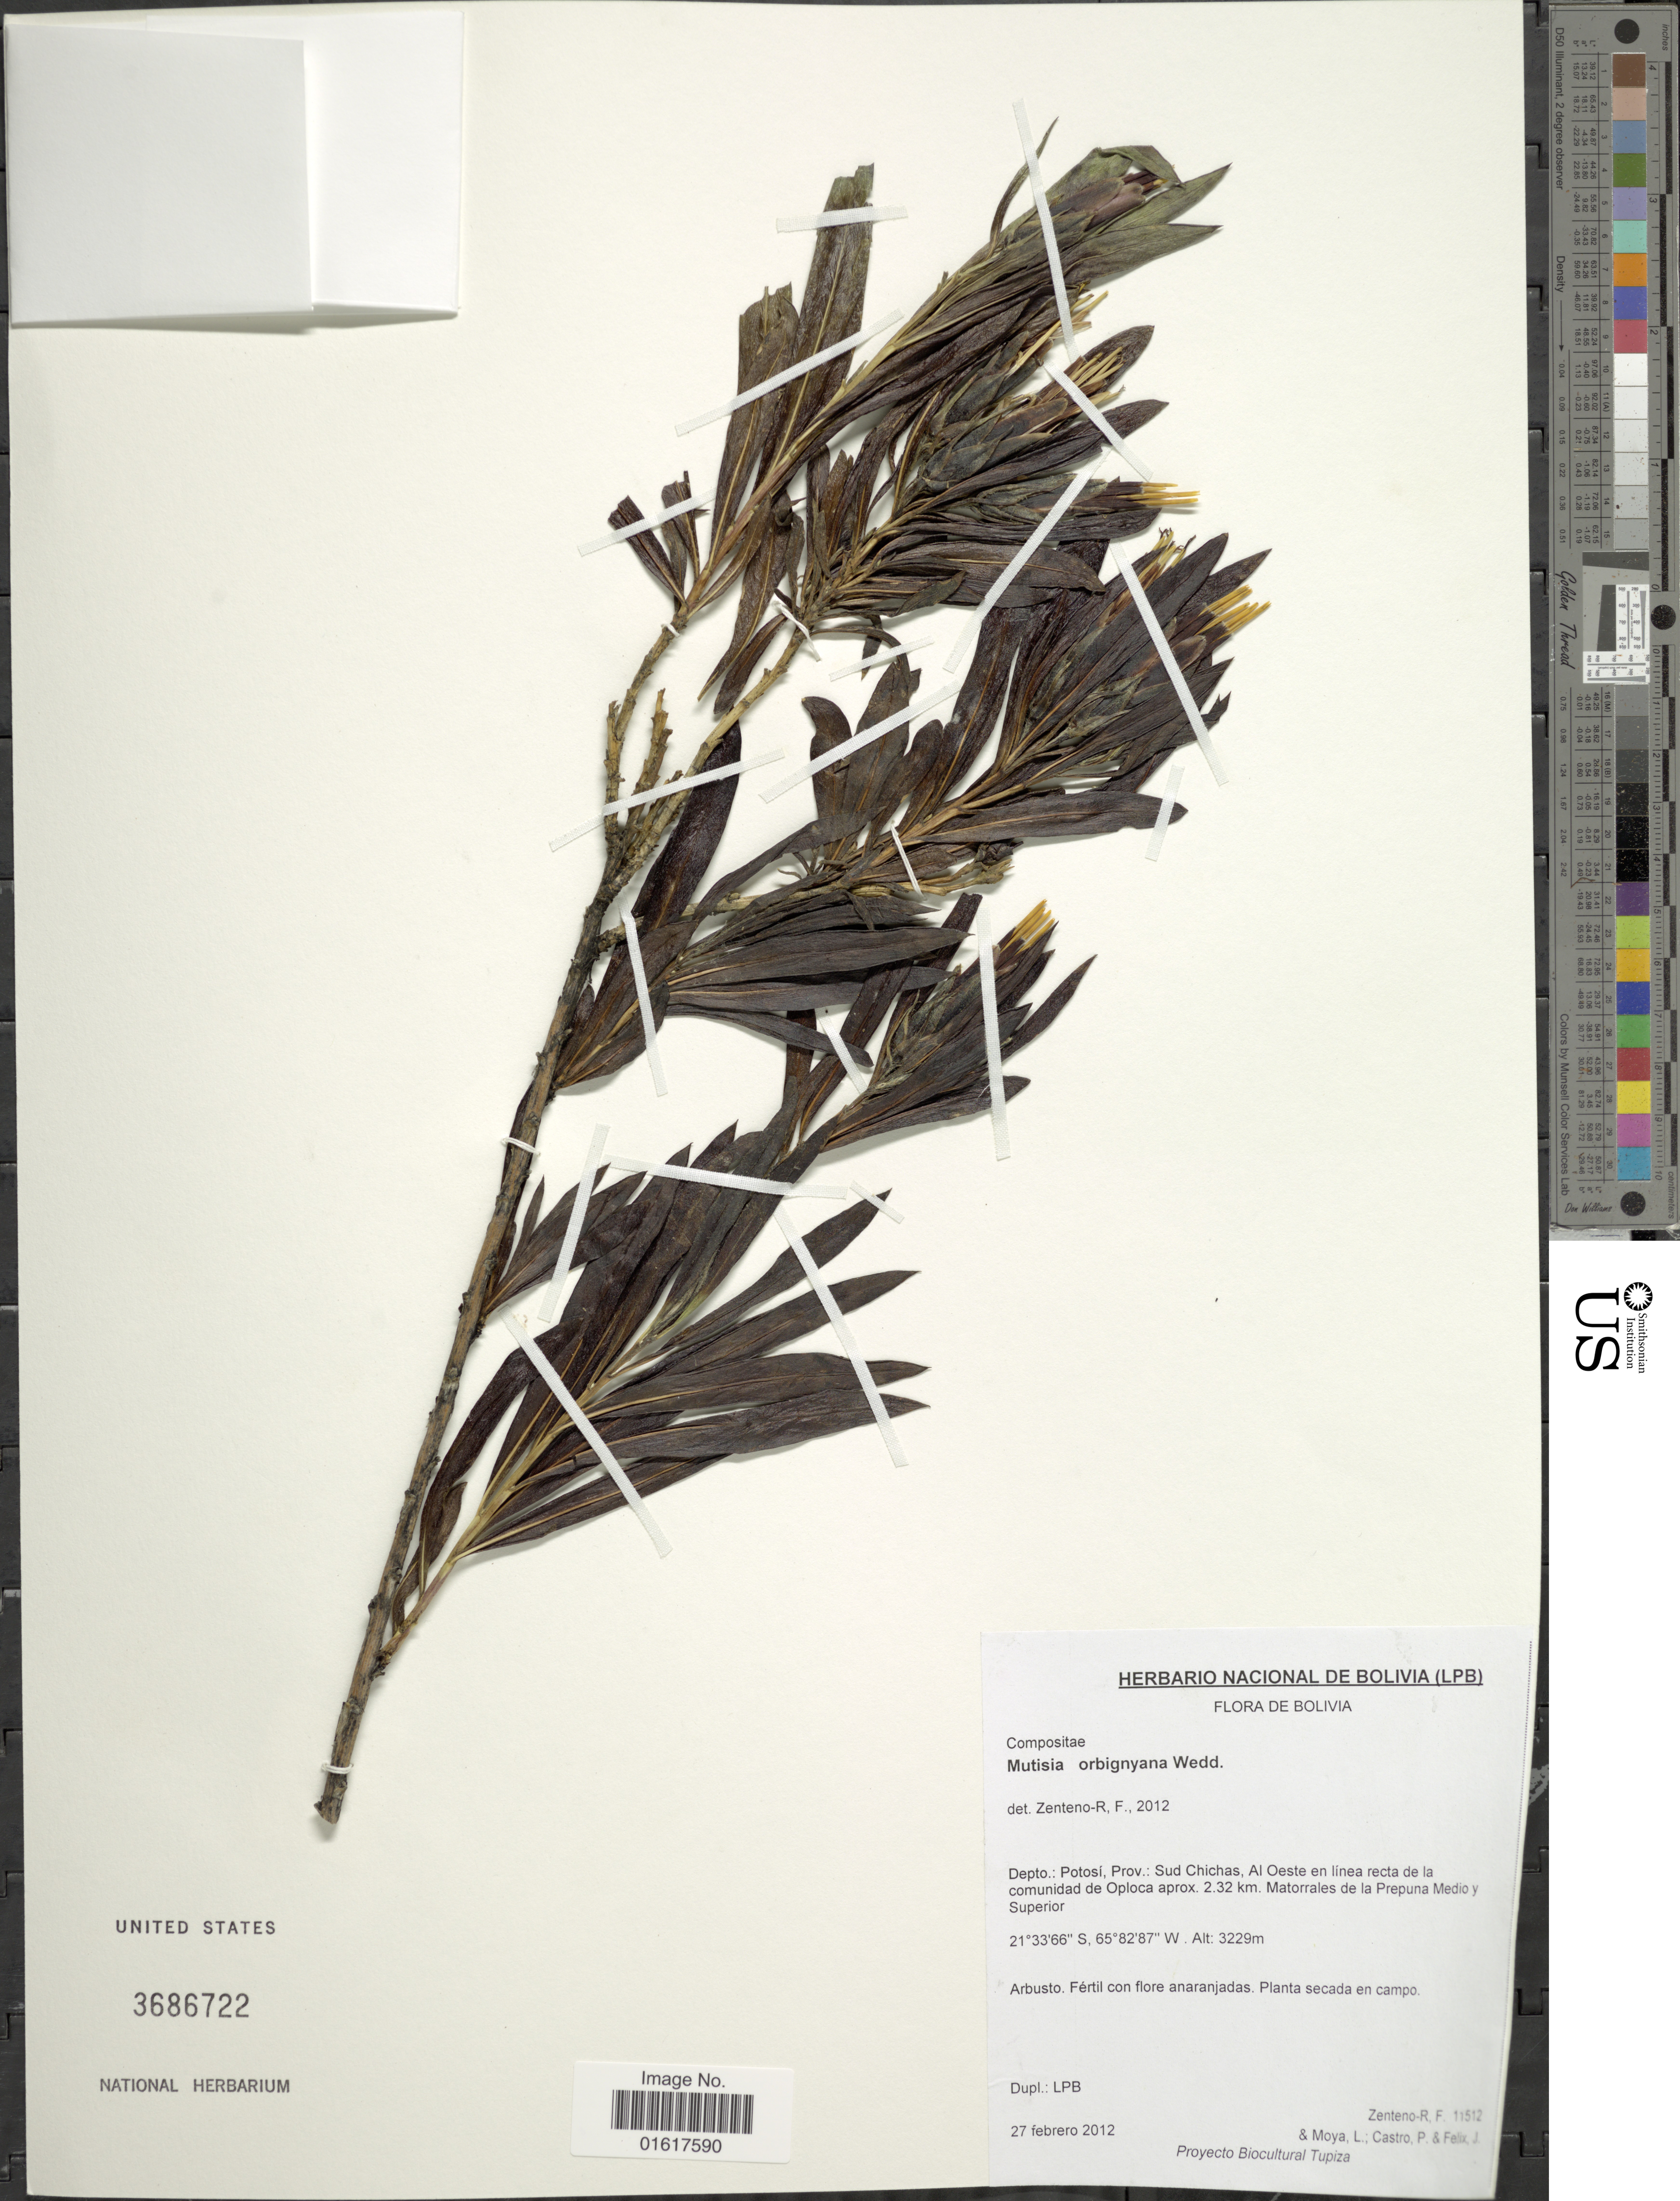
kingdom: Plantae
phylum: Tracheophyta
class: Magnoliopsida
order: Asterales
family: Asteraceae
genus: Mutisia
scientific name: Mutisia orbignyana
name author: Wedd.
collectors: F. Zenteno, L. Moya, P. Castro & J. Félix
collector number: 11512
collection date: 2012-02-27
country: Bolivia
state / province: Potosi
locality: Prov.: Sud Chichas, Al Oeste en línea recta de la comunidad de Oploca aprox. 2.32 km.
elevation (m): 3229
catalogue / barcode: US 3686722